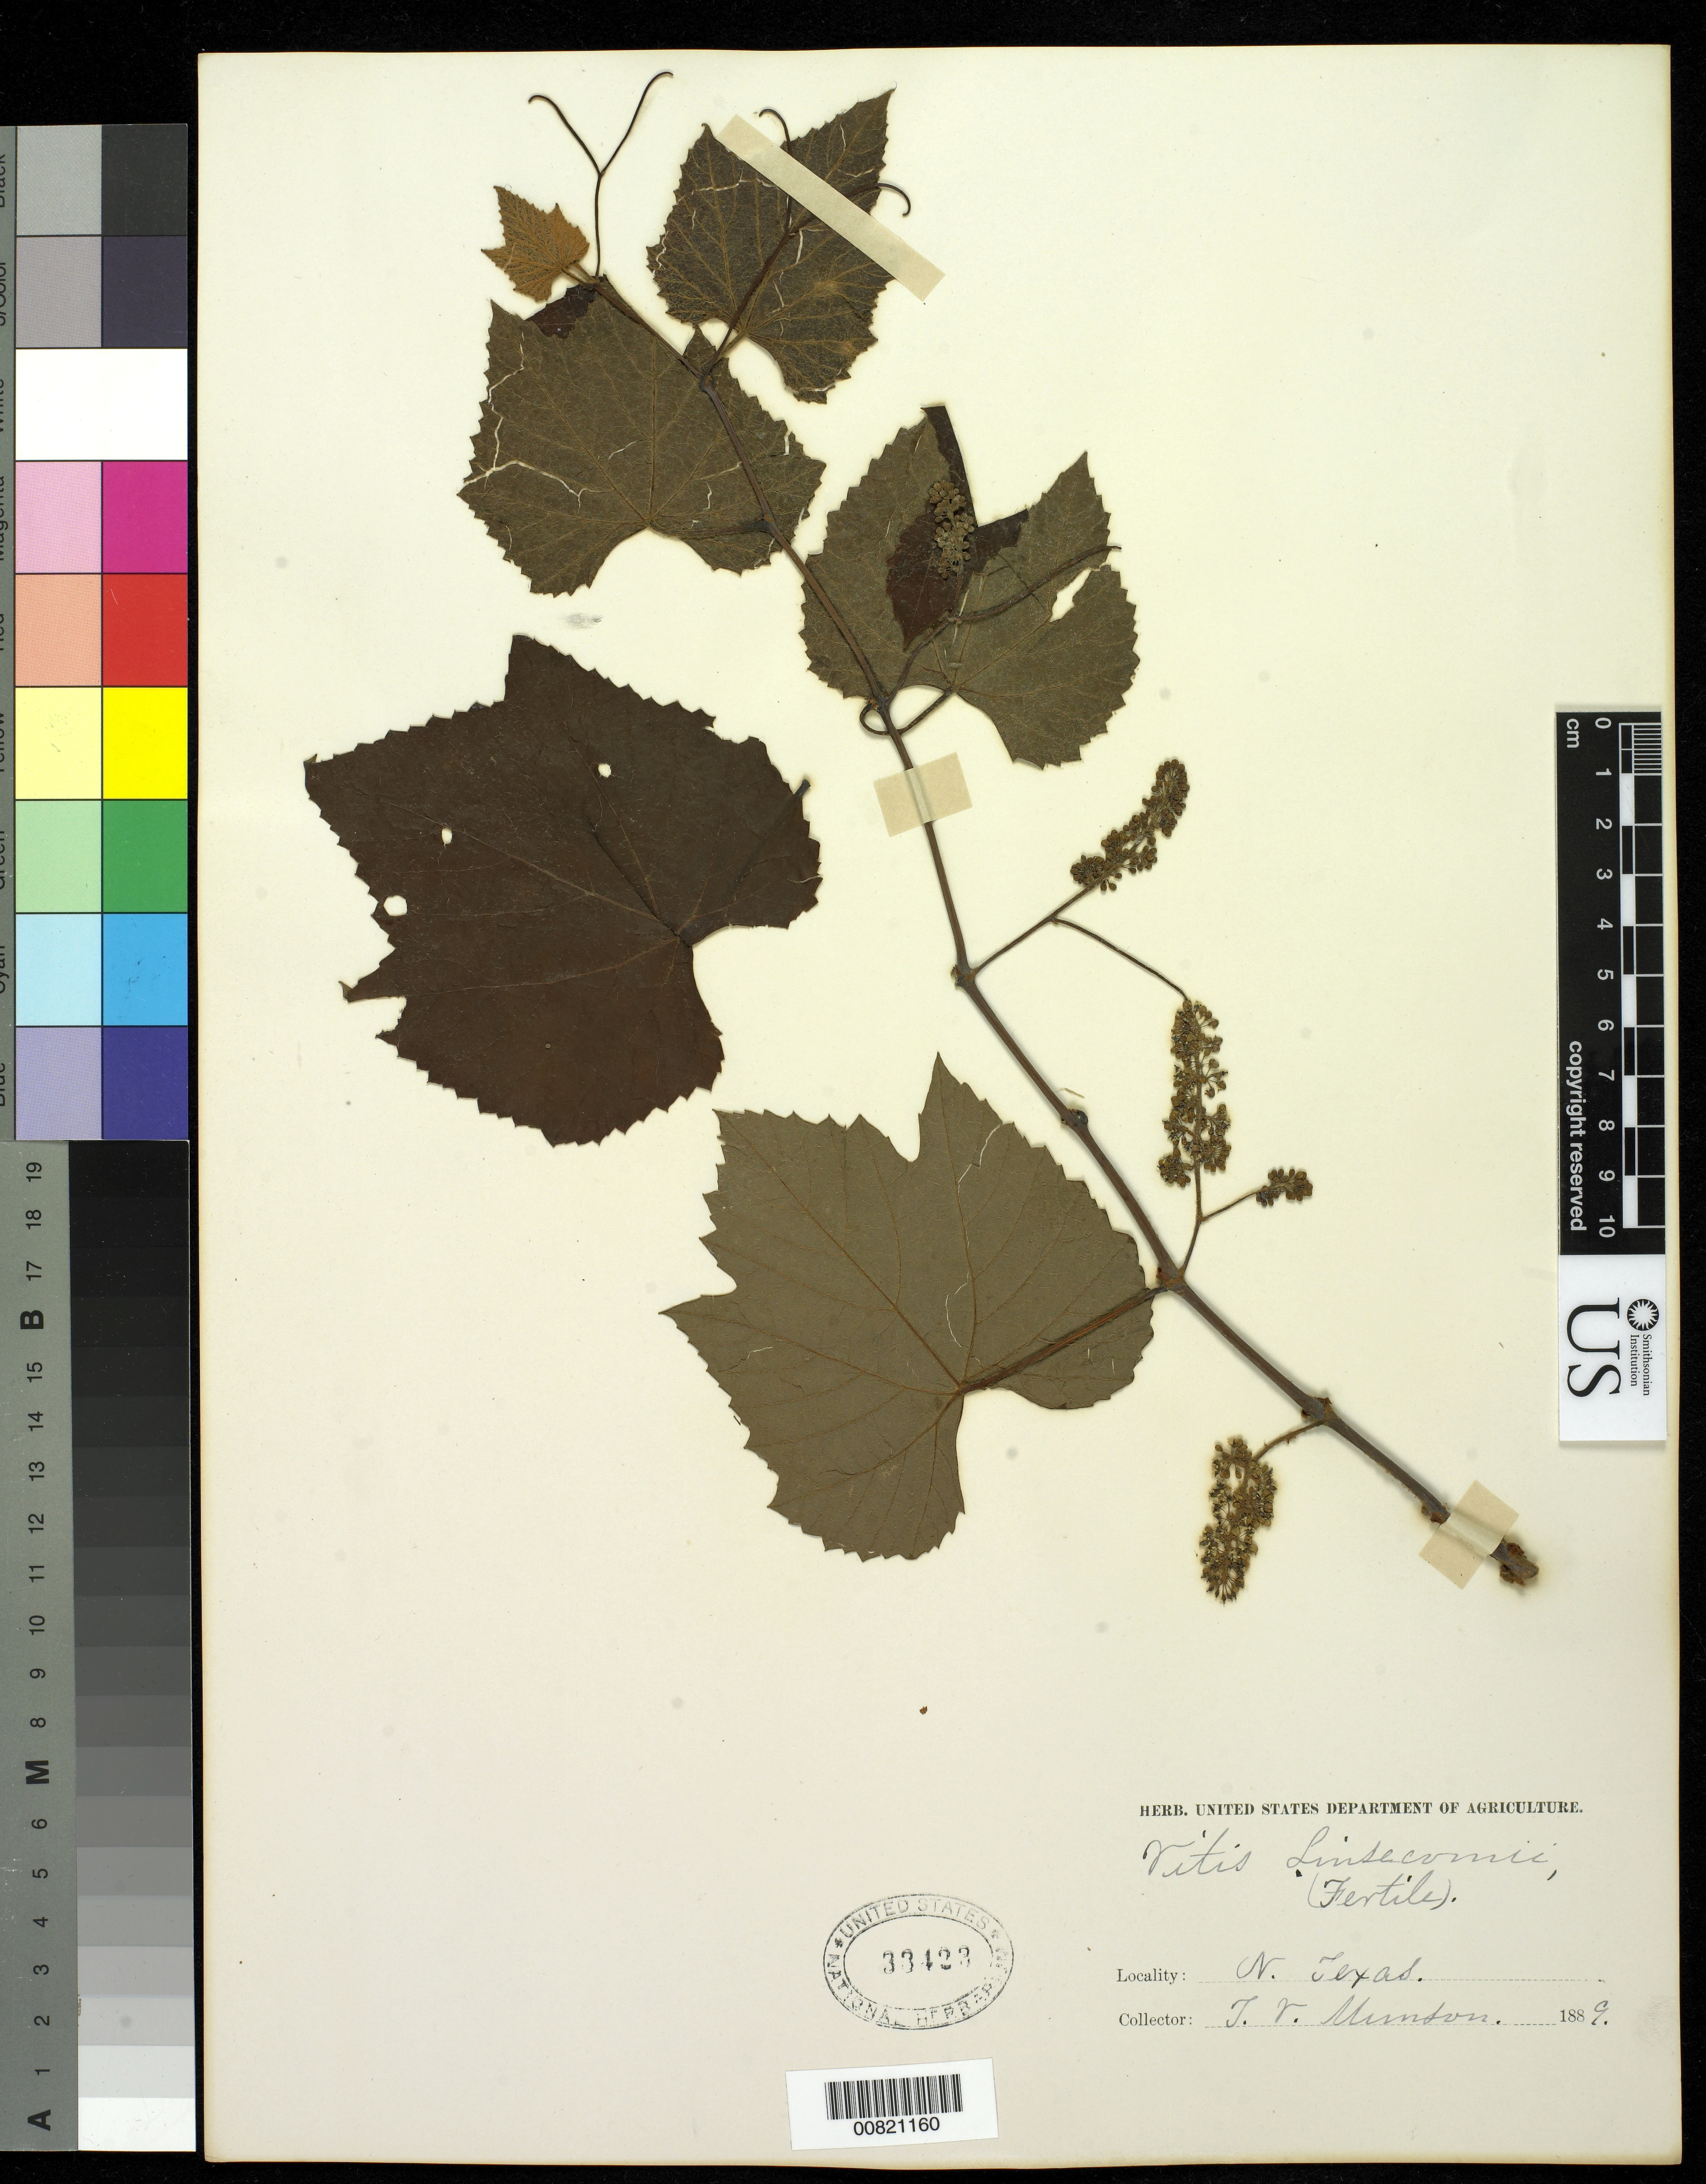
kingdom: Plantae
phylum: Tracheophyta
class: Magnoliopsida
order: Vitales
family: Vitaceae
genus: Vitis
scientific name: Vitis linsecomii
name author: Buckley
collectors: T. V. Munson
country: United States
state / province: Texas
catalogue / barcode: US 33423